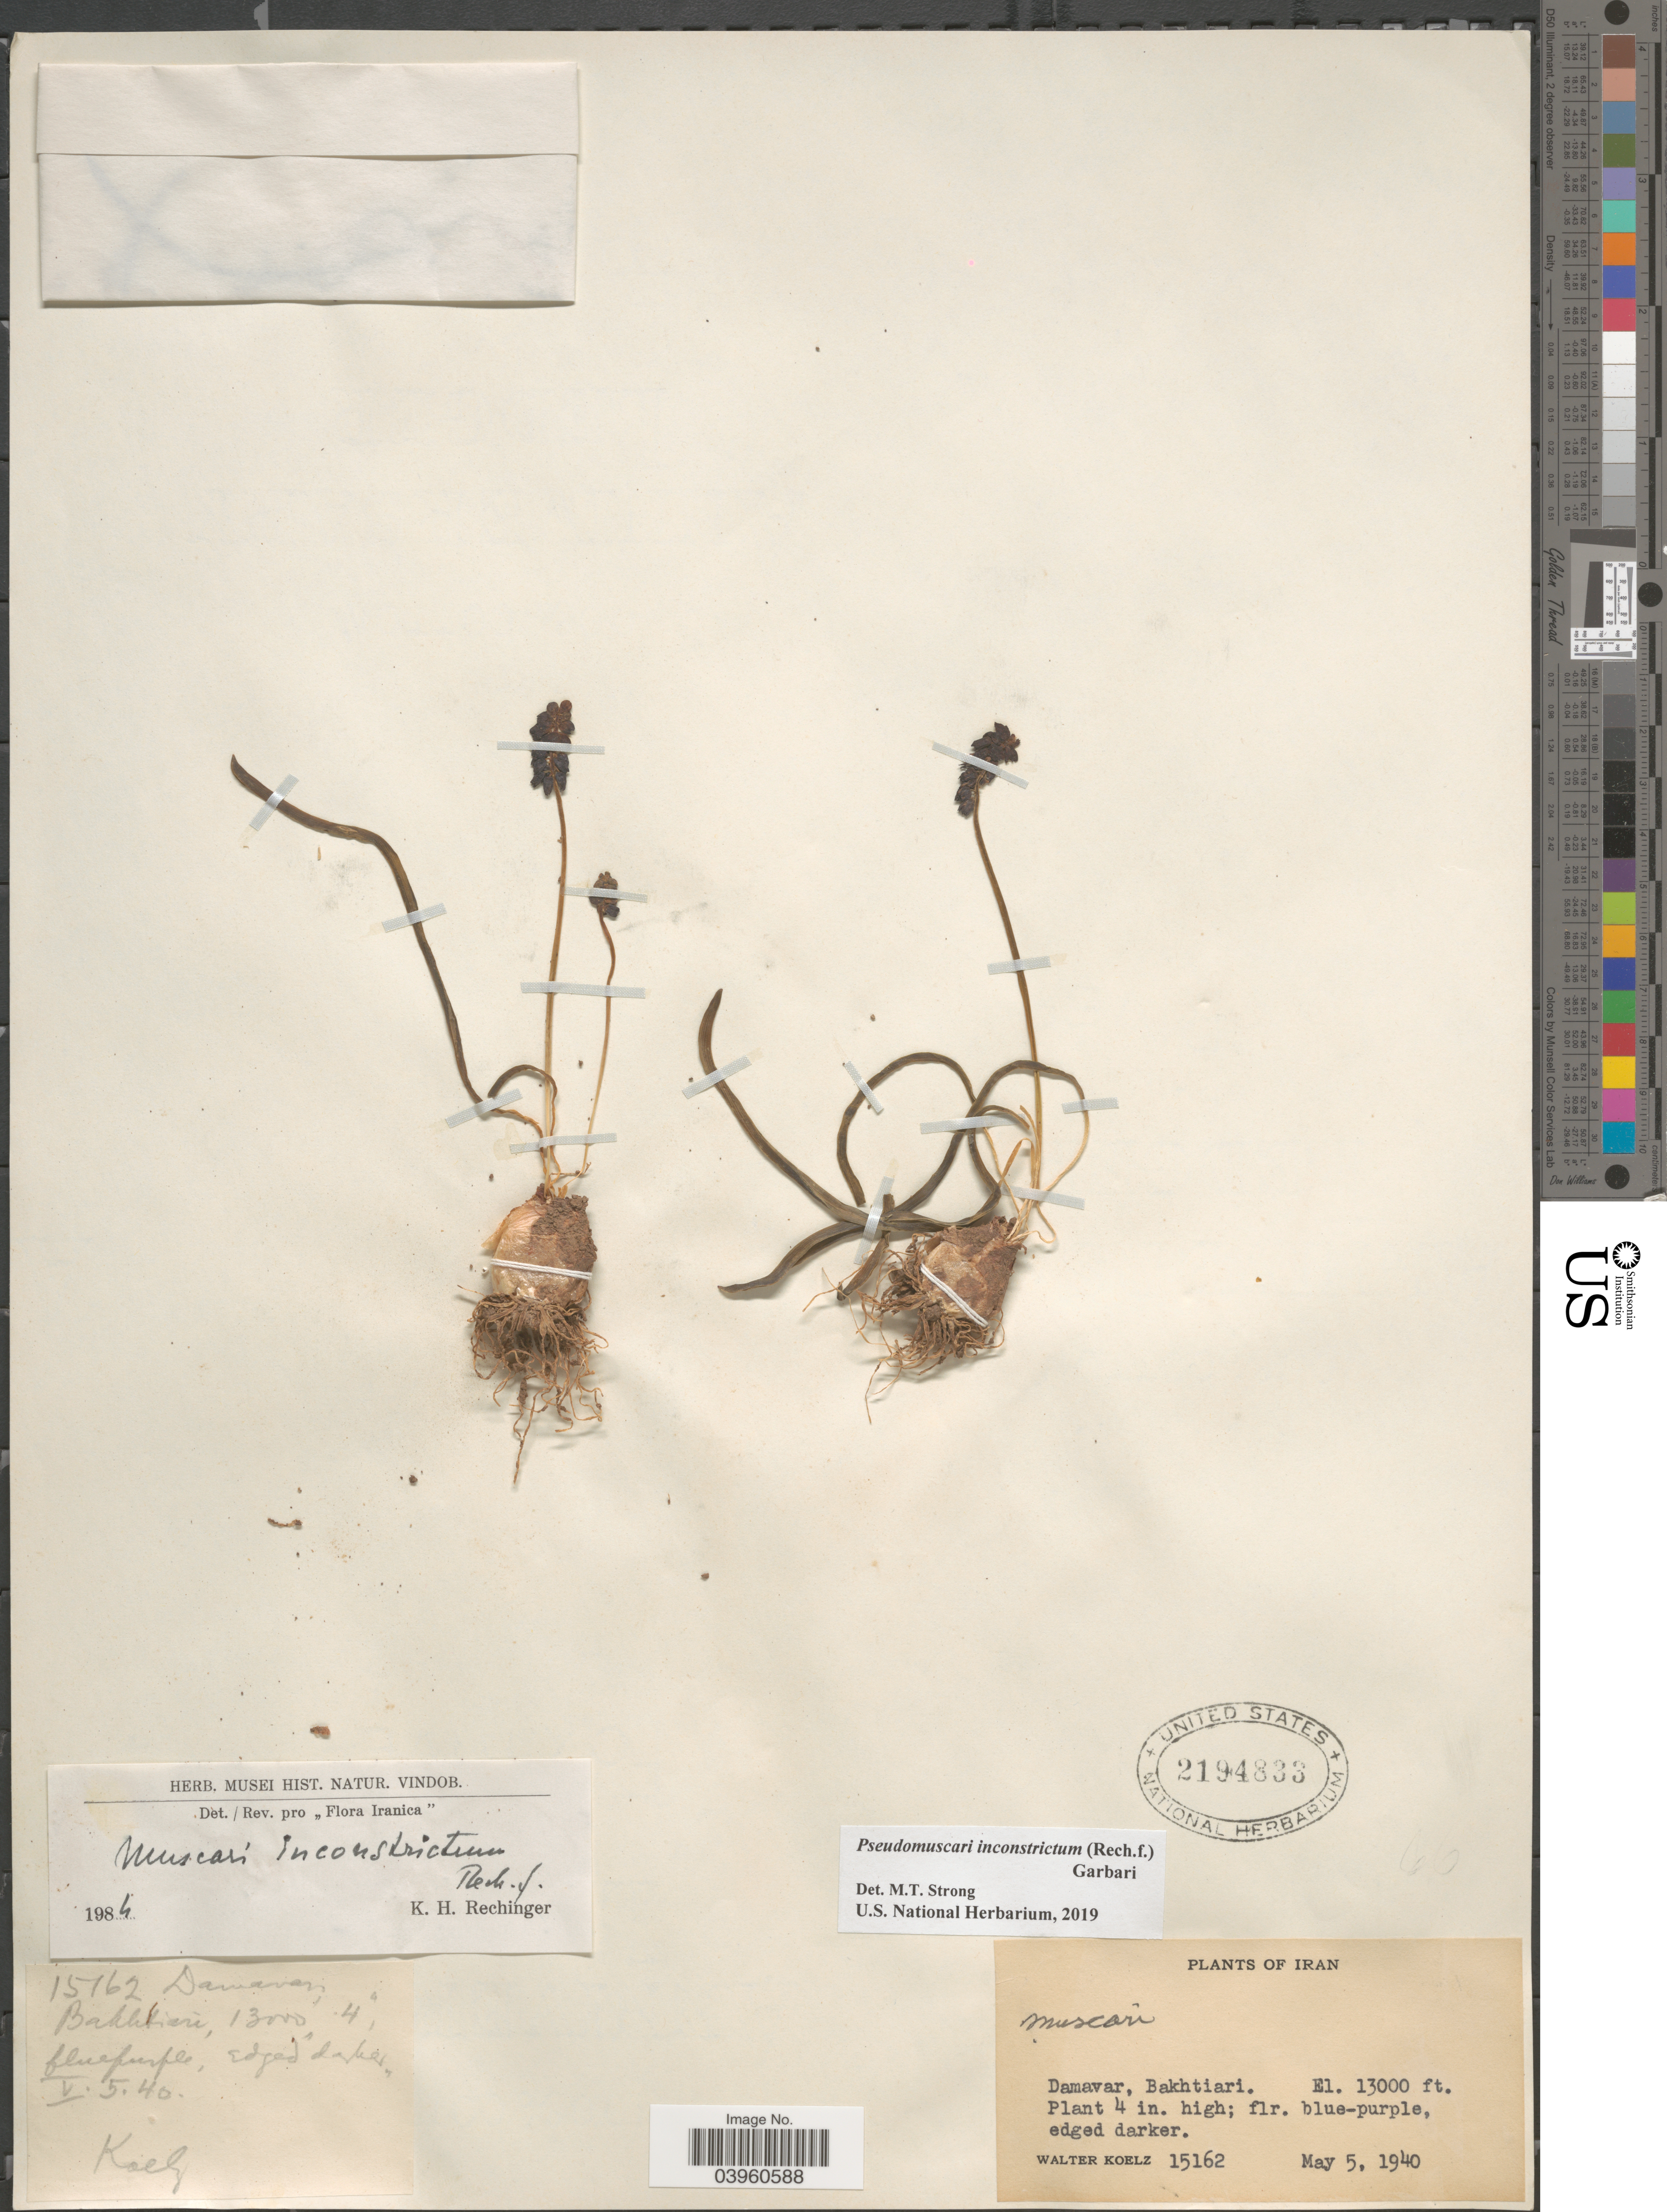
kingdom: Plantae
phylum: Tracheophyta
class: Liliopsida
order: Asparagales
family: Asparagaceae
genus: Pseudomuscari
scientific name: Pseudomuscari inconstrictum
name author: (Rech. f.) Garbari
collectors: W. N. Koelz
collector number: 15162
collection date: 1940-05-05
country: Iran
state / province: Chahar Mahaal and Bakhtiari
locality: Damavar, Bakhtiari.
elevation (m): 3962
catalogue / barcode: US 2194833